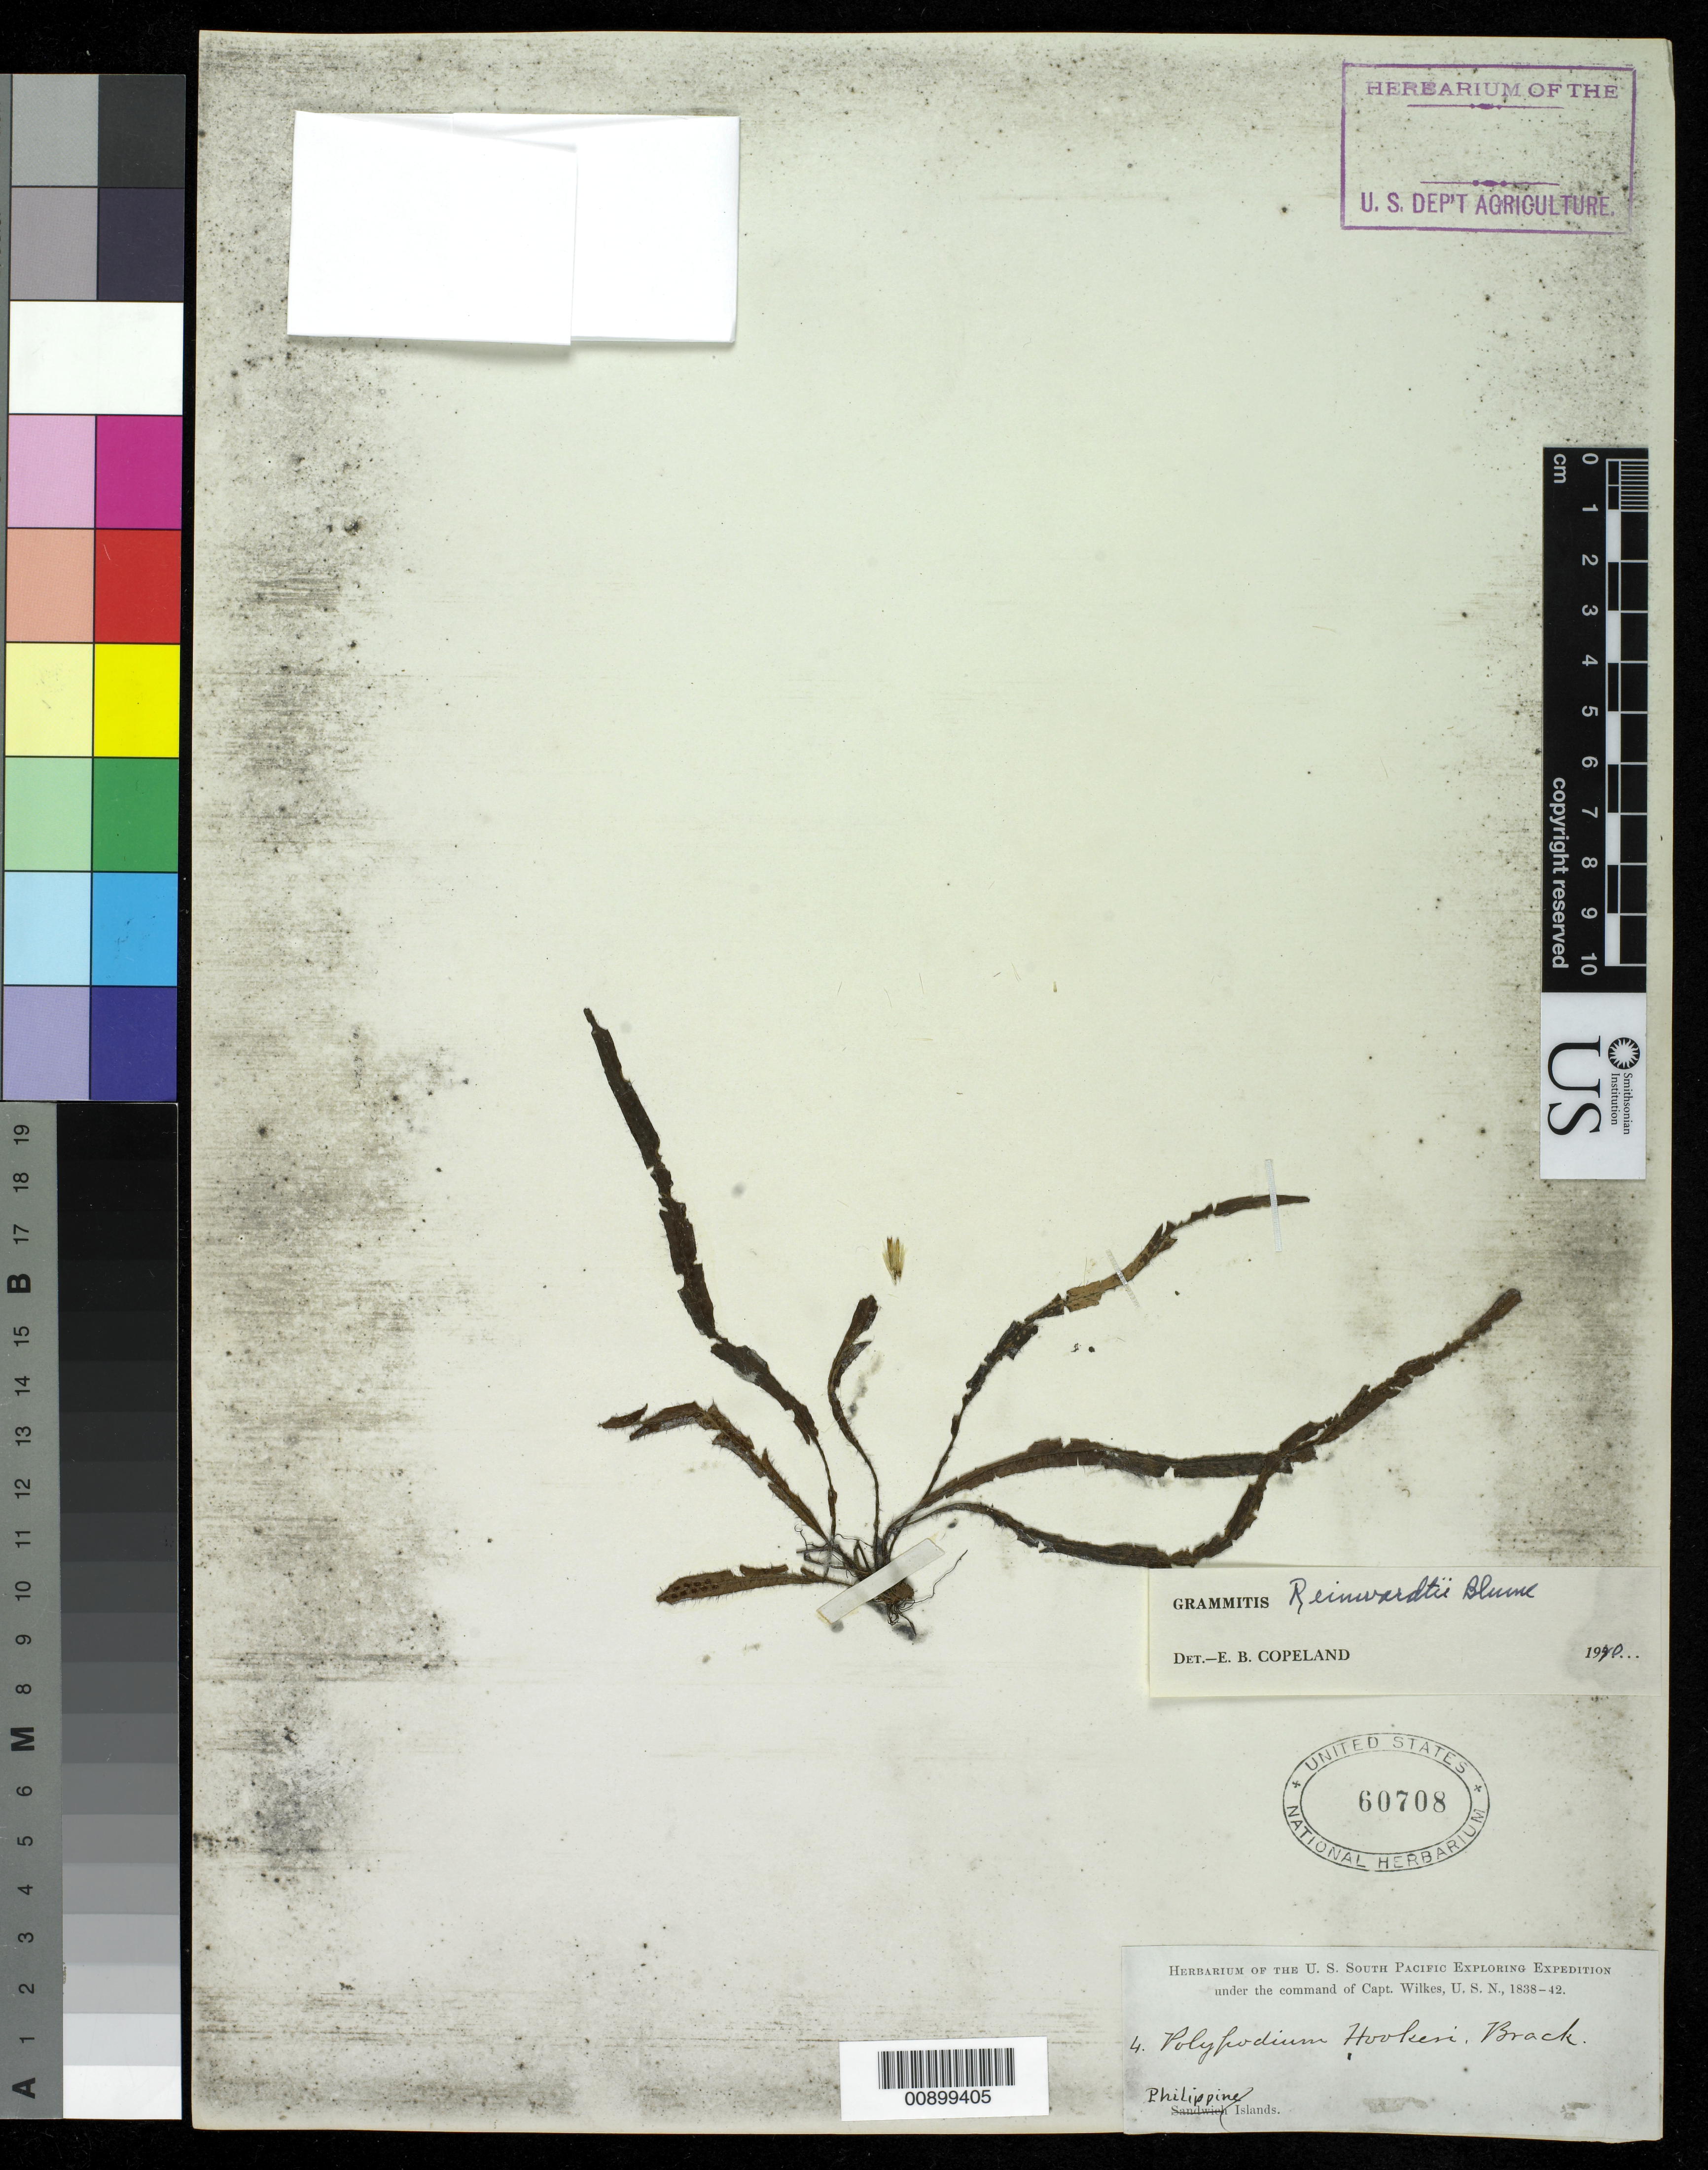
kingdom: Plantae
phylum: Tracheophyta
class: Polypodiopsida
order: Polypodiales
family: Polypodiaceae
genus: Grammitis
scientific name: Grammitis reinwardtii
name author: Blume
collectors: Wilkes Explor. Exped.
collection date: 1838/1842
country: Philippines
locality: Philippine Islands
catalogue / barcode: US 60708